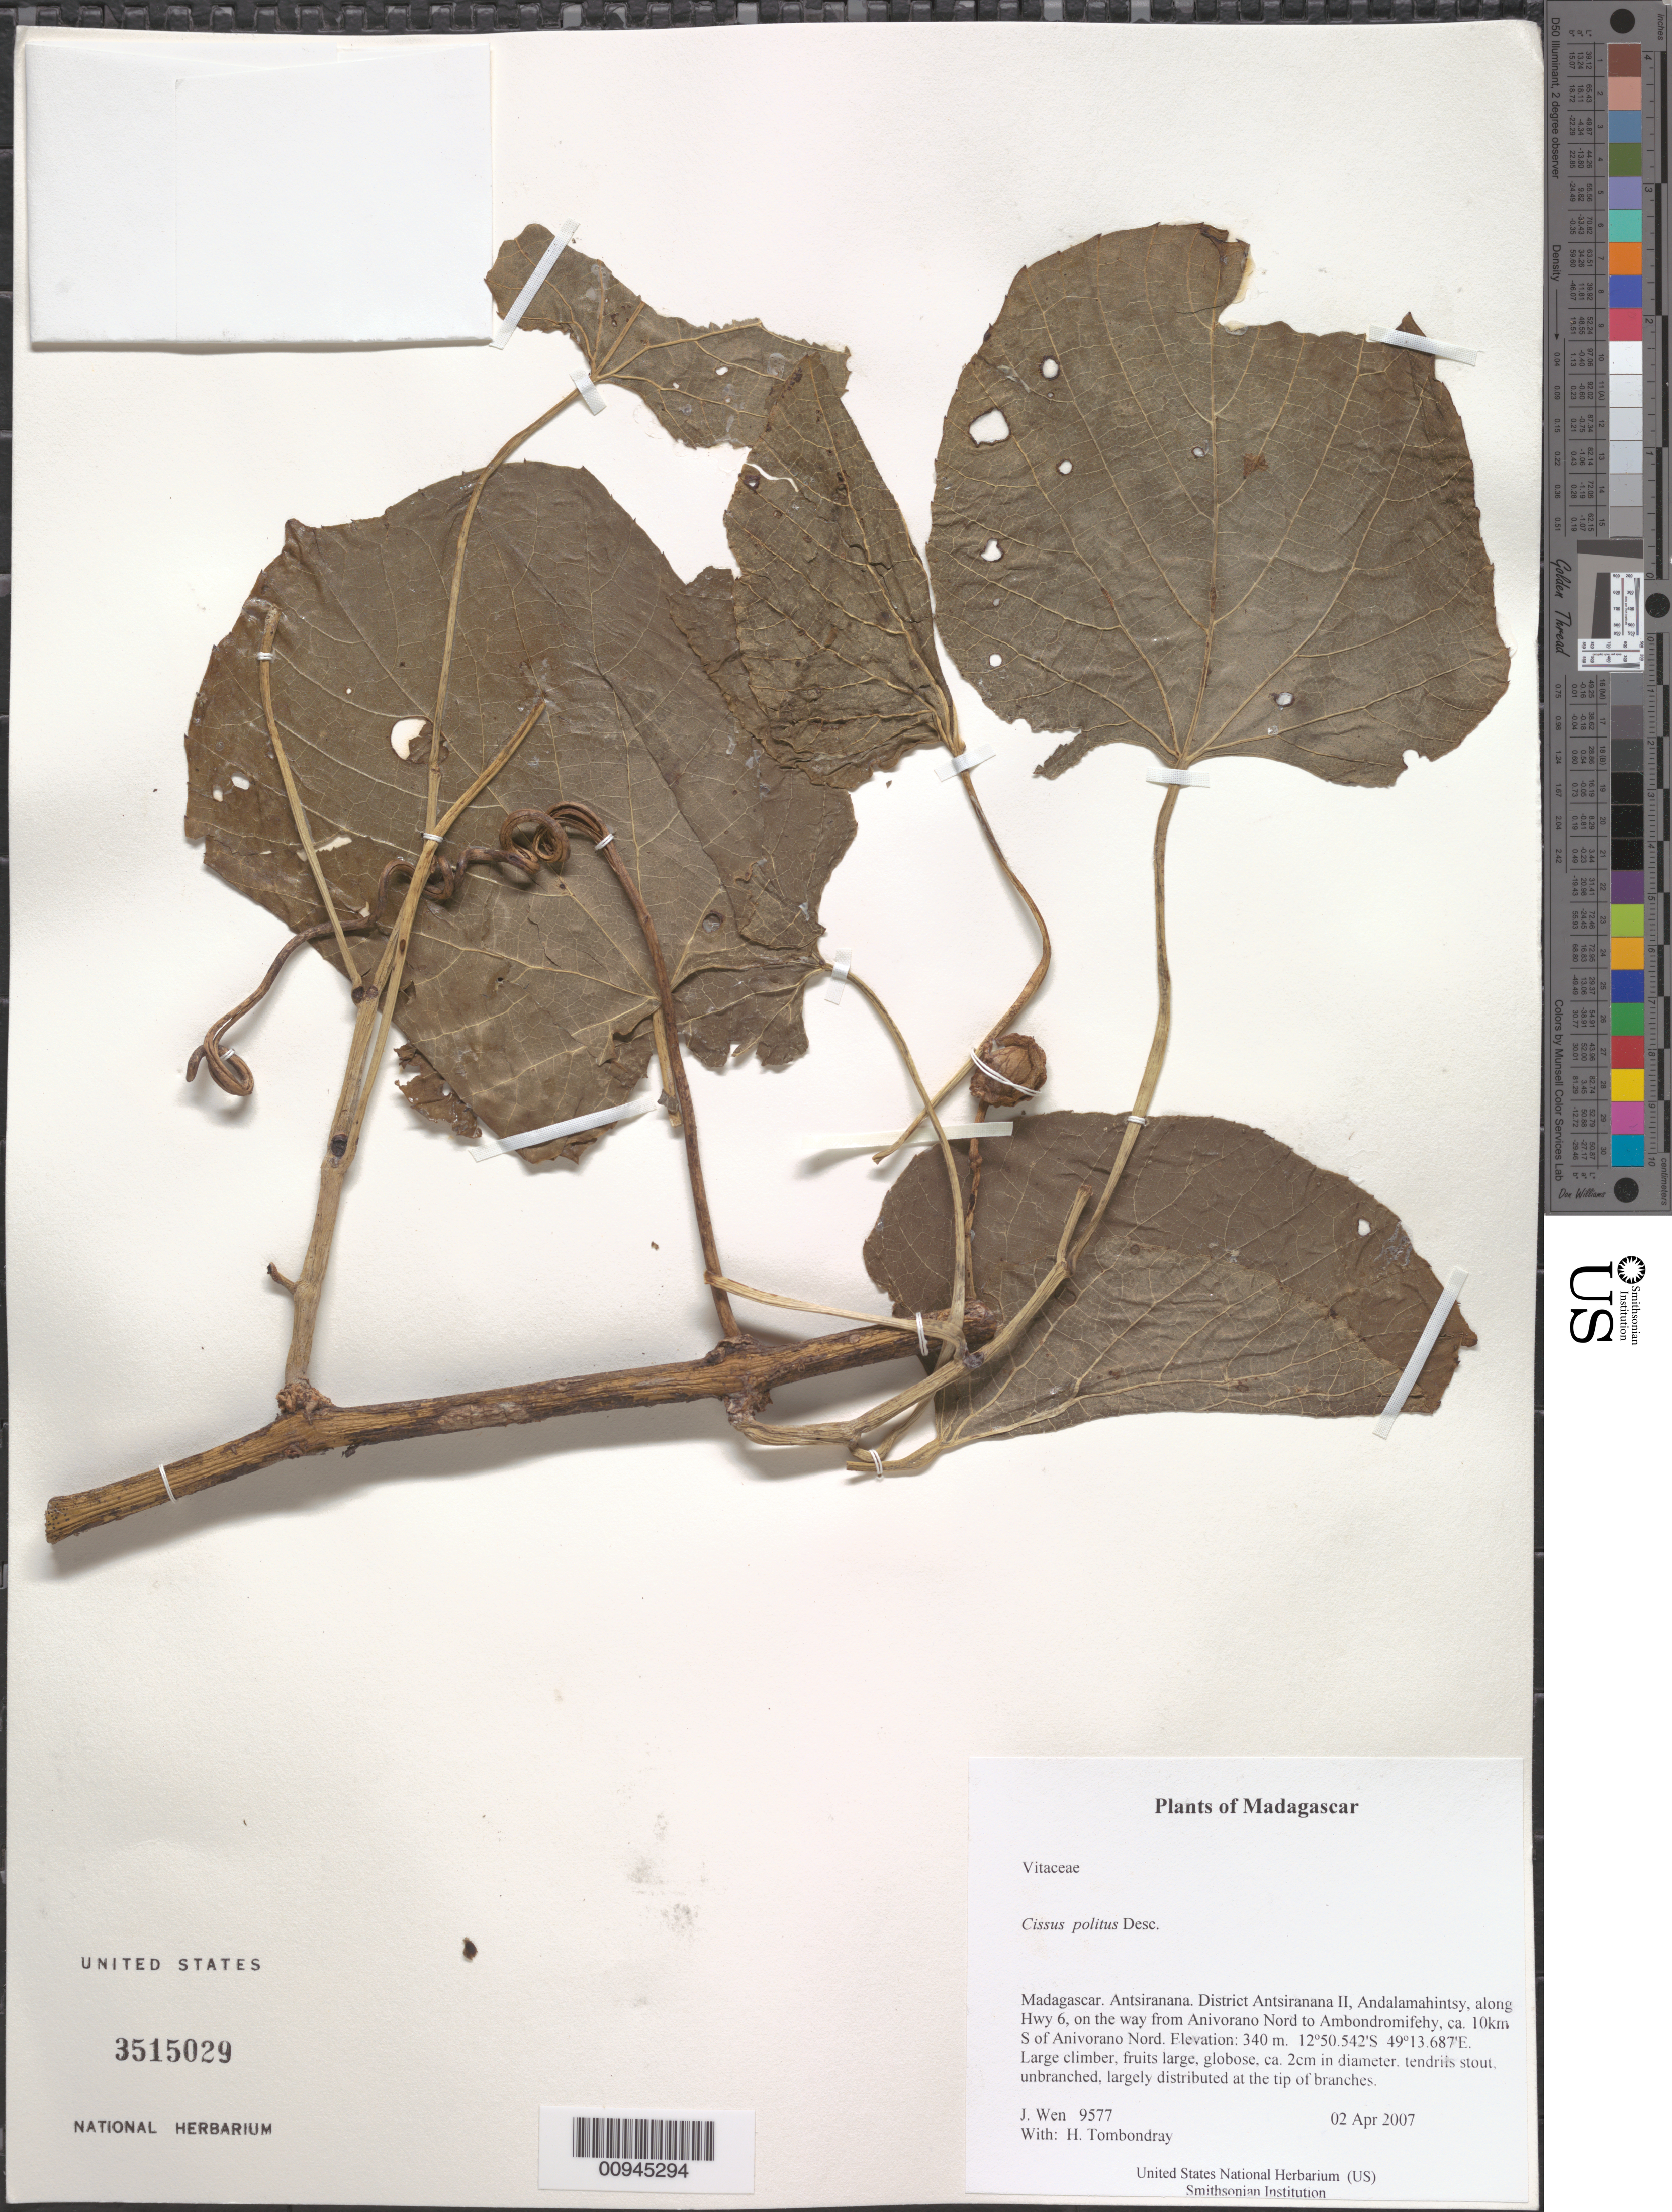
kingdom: Plantae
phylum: Tracheophyta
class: Magnoliopsida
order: Vitales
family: Vitaceae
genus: Cissus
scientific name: Cissus polita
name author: Desc.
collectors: J. Wen & H. Tombondray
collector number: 9577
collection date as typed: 02 Apr 2007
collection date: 2007-04-02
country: Madagascar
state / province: Diana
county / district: Antsiranana II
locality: District Antsiranana II, Andalamahintsy, along Hwy 6, on the way from Anivorano Nord to Ambondromifehy, ca. 10km S of Anivorano Nord.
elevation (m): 340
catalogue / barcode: US 3515029